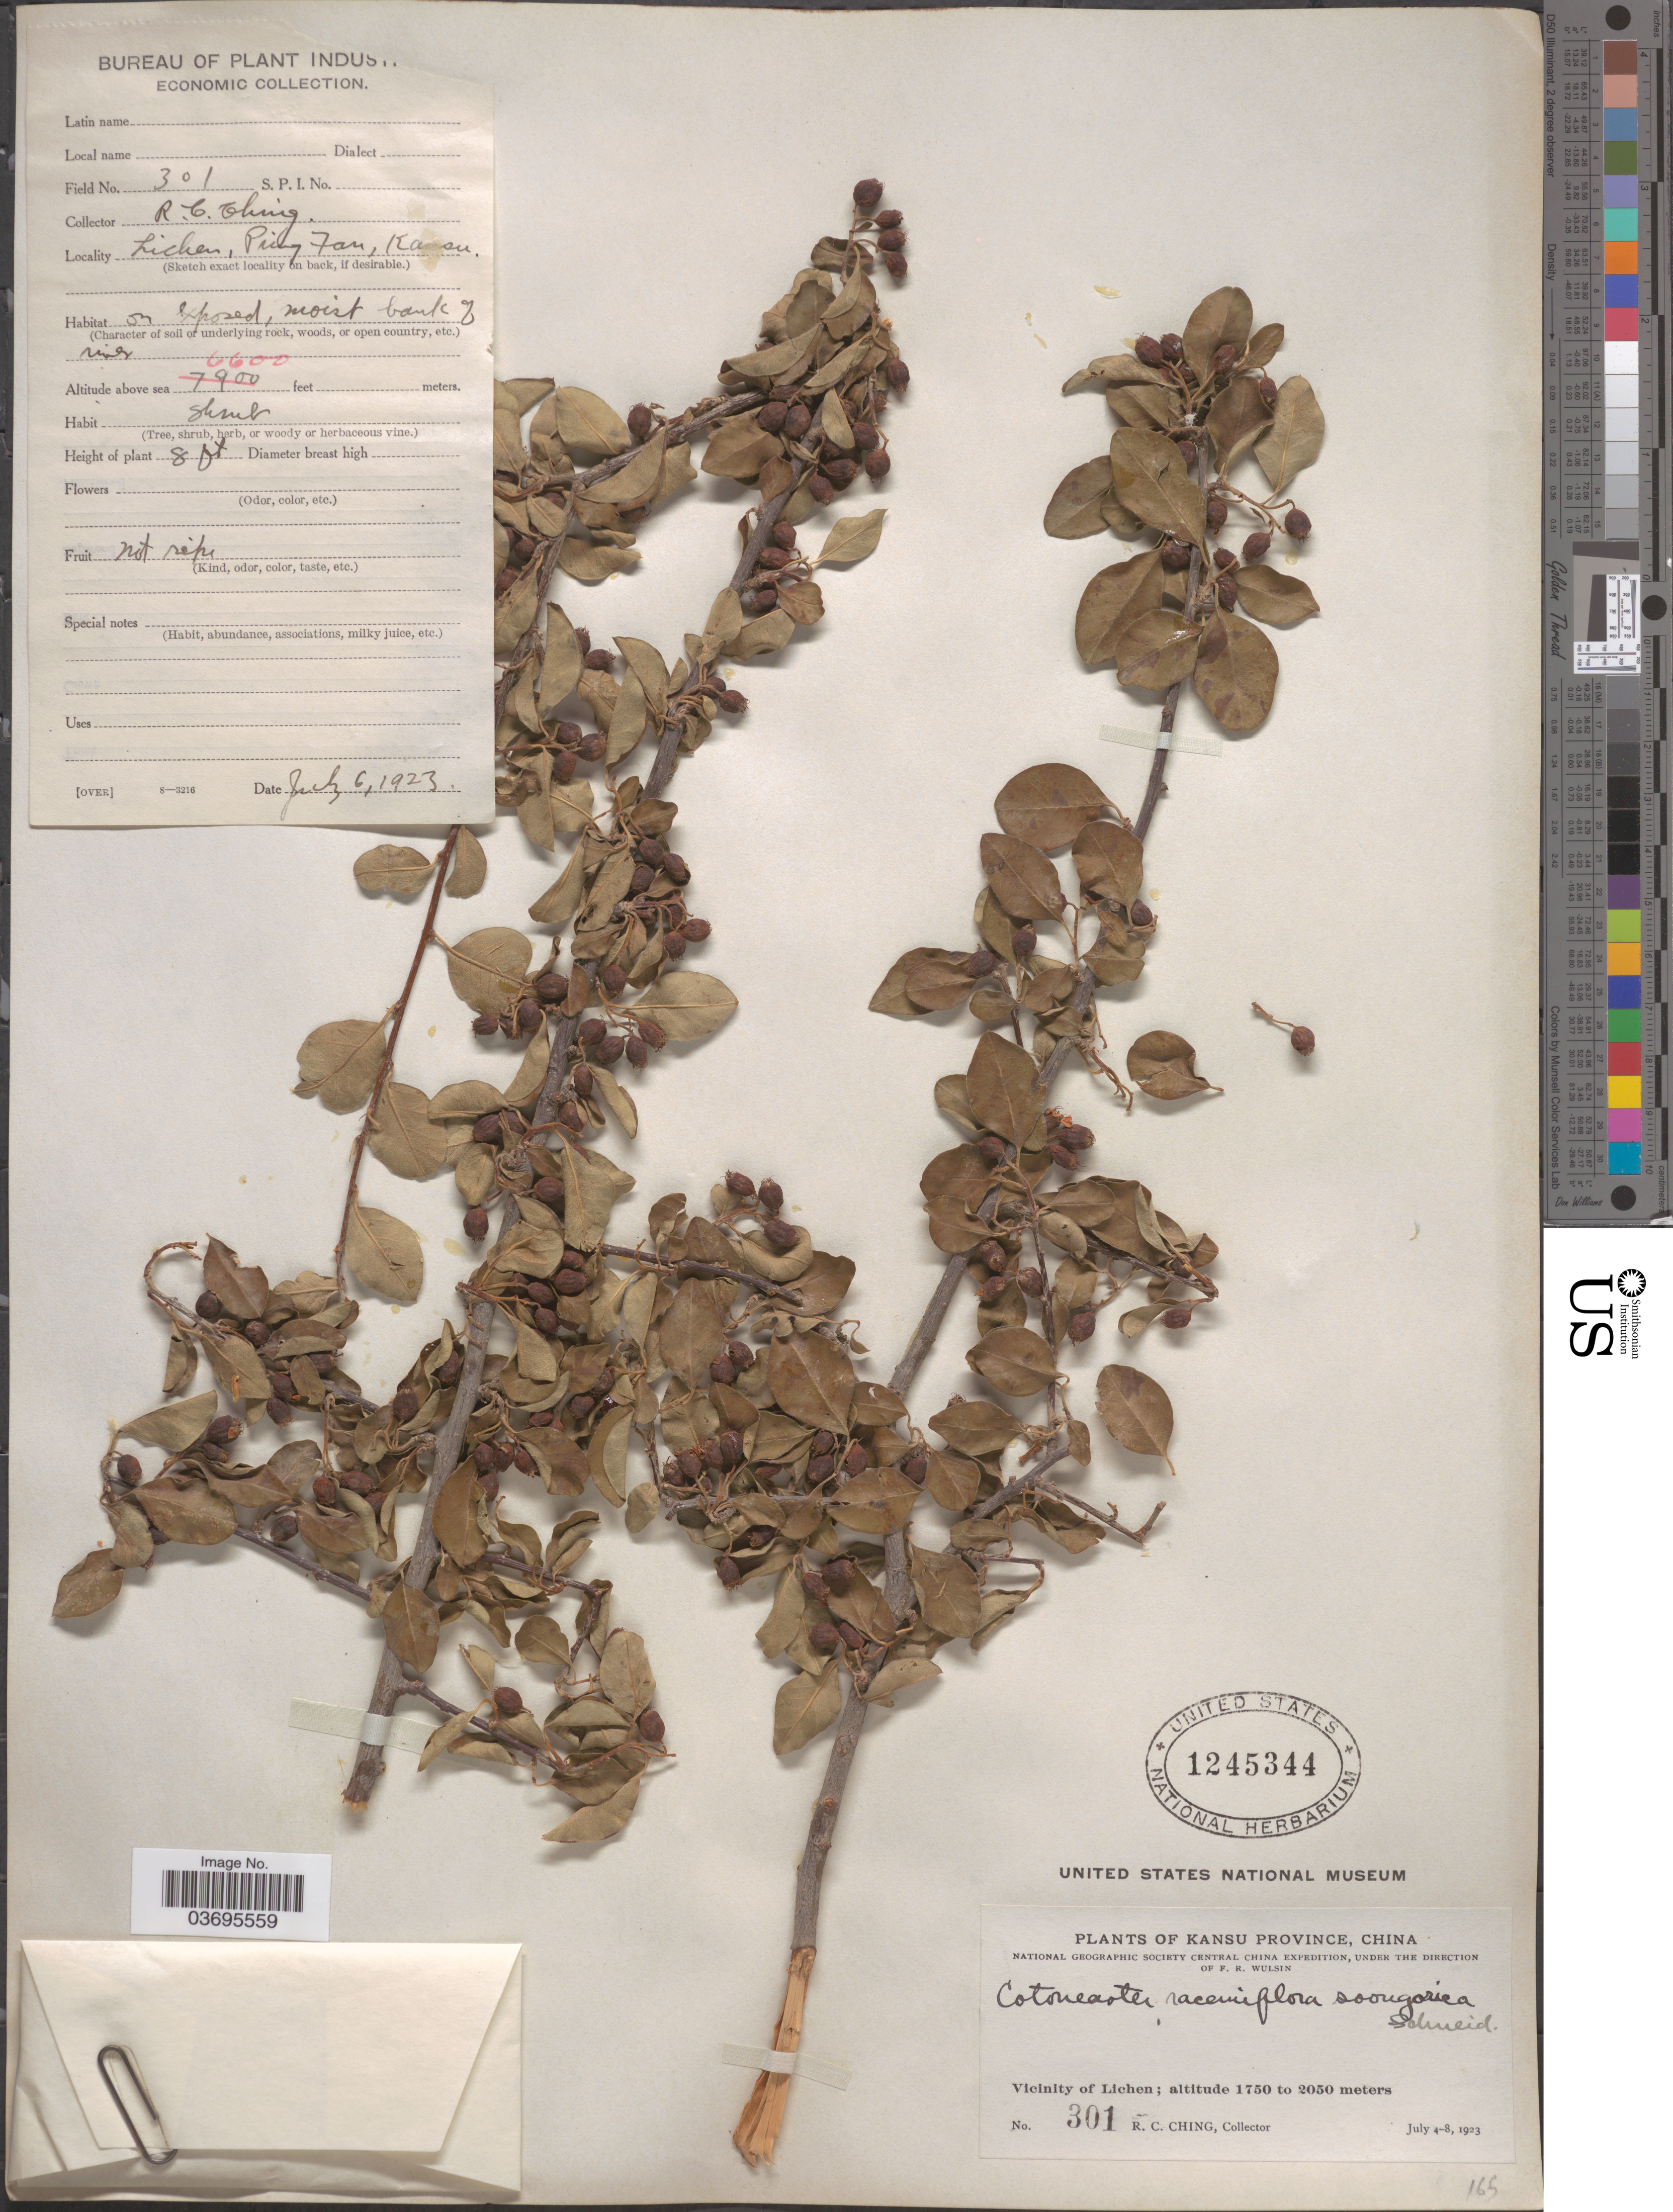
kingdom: Plantae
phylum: Tracheophyta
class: Magnoliopsida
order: Rosales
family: Rosaceae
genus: Cotoneaster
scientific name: Cotoneaster racemiflorus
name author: (Desf.) K. Koch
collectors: R. C. Ching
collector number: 301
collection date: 1923-07-06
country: China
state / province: Gansu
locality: Kansu Province. Vicinity of Lichen. Lichen, Ping Fan.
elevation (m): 2012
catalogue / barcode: US 1245344